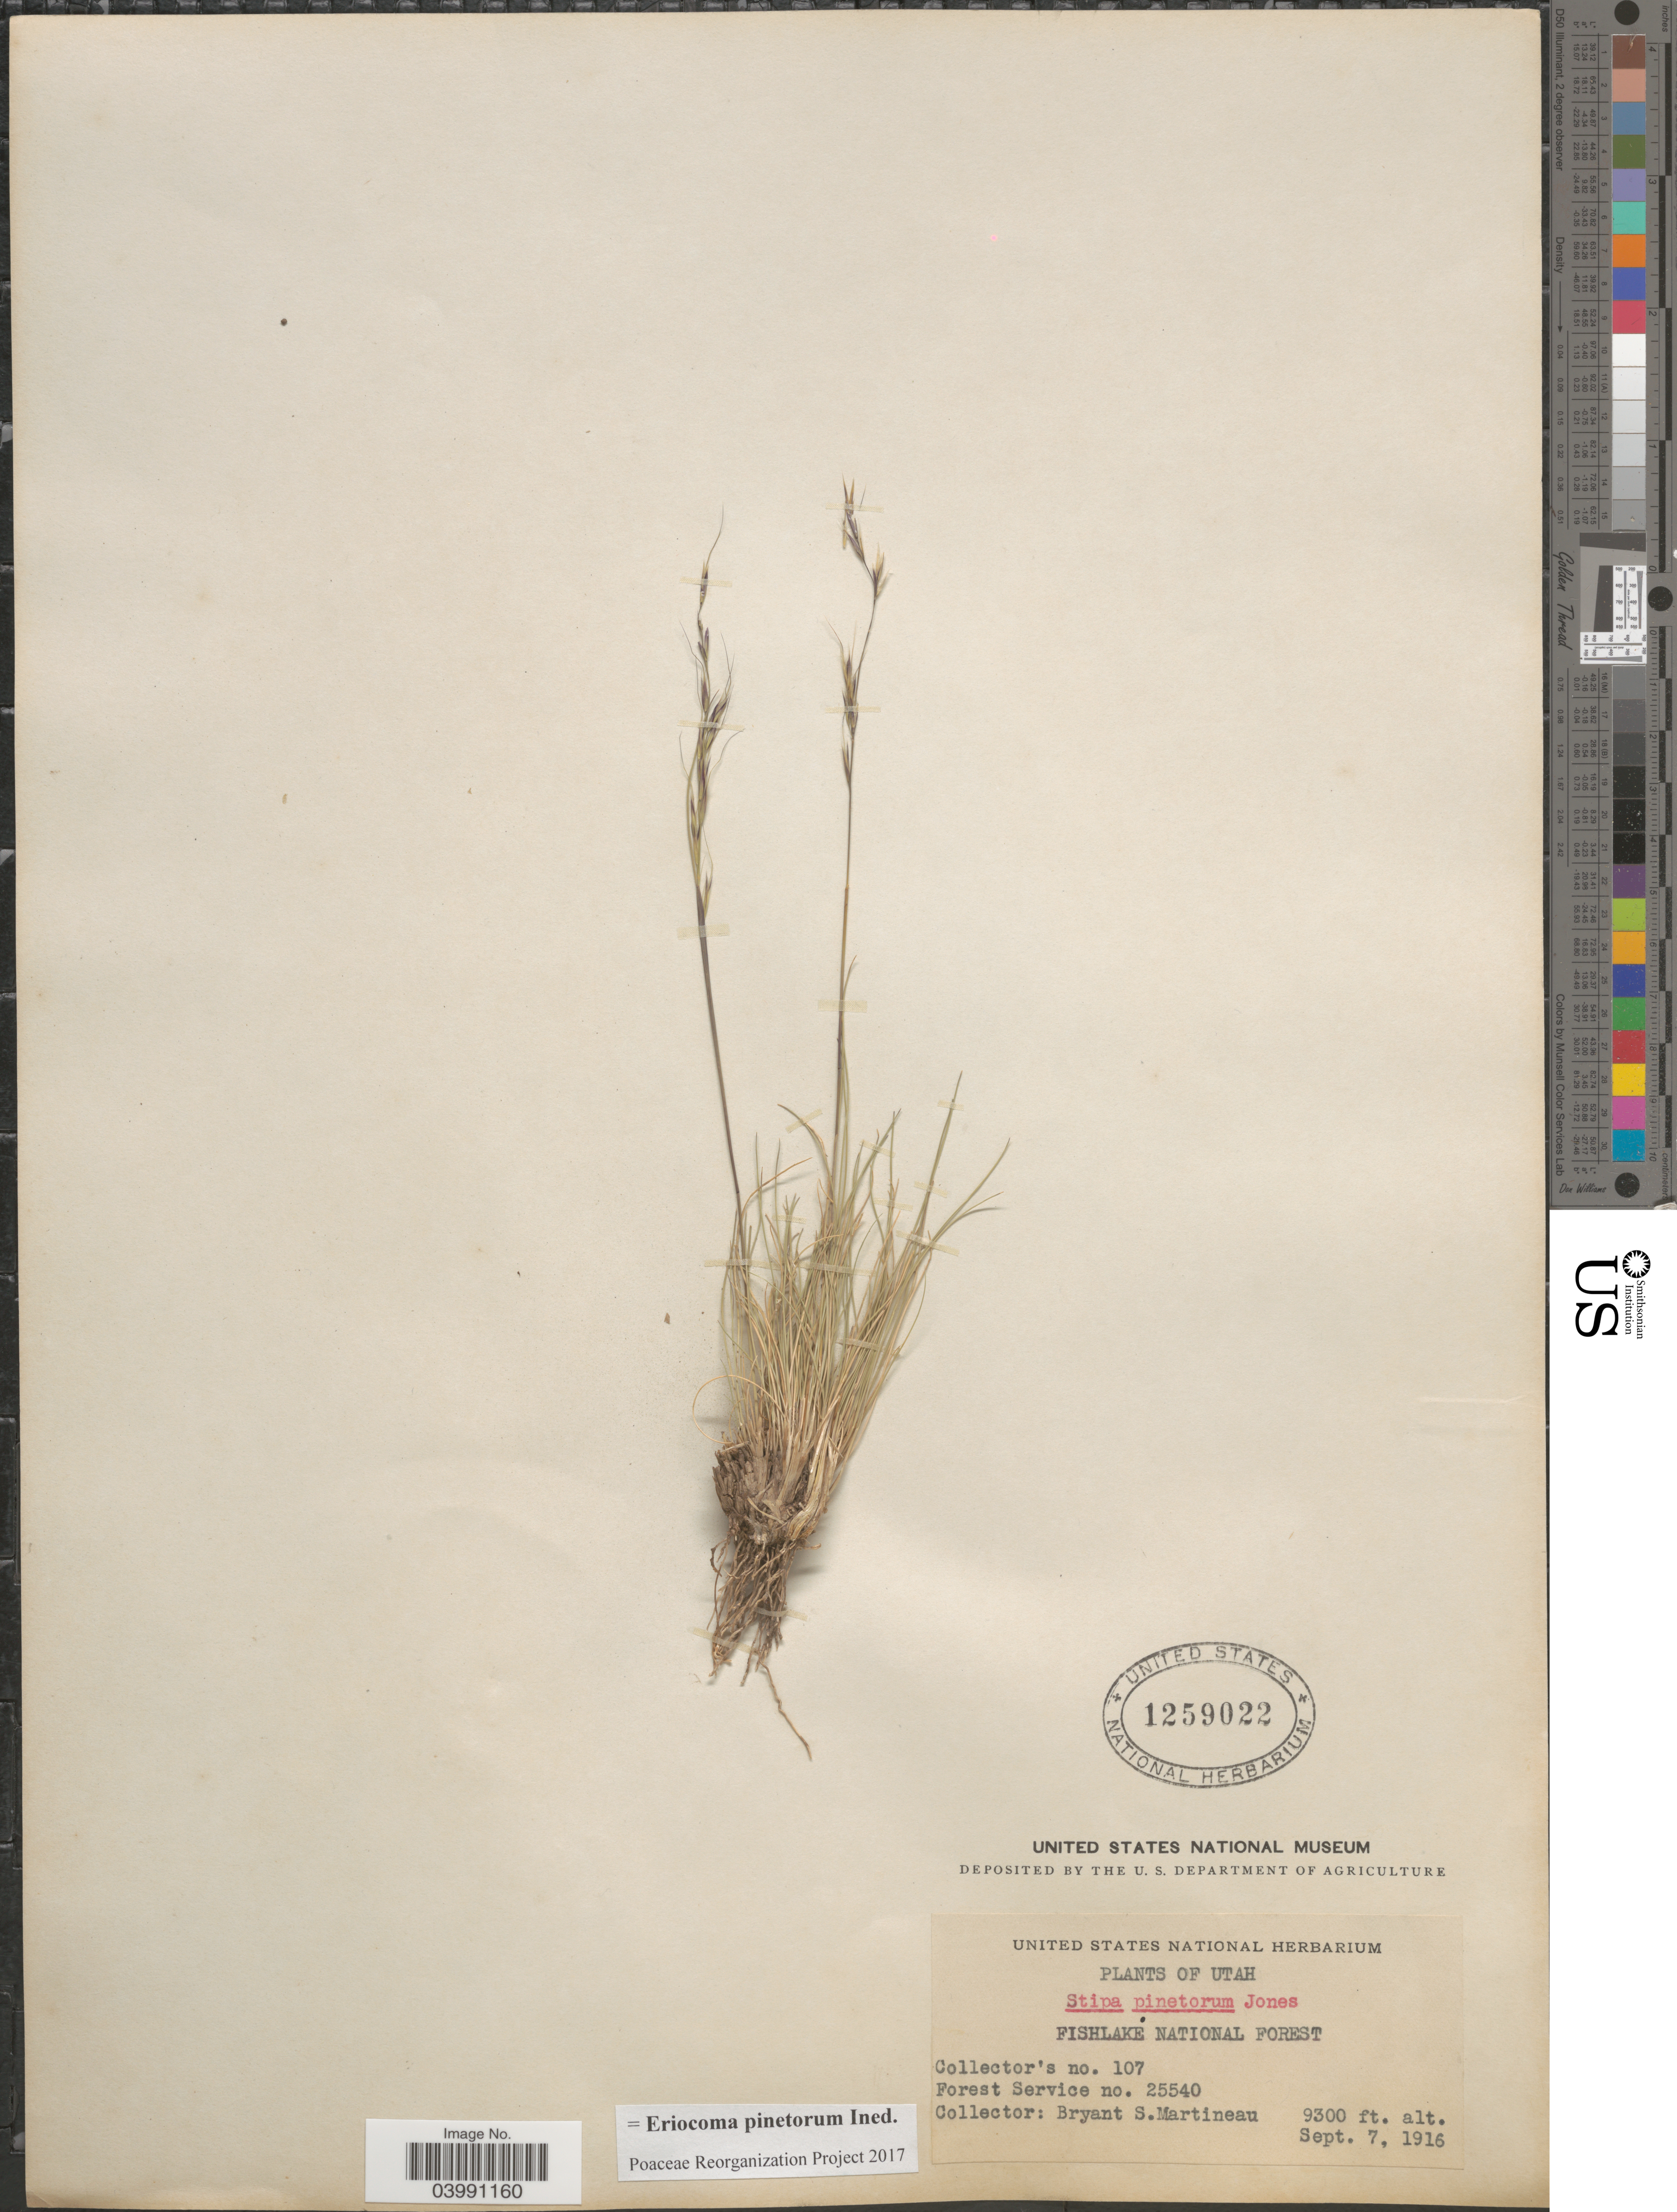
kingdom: Plantae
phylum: Tracheophyta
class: Liliopsida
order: Poales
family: Poaceae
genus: Eriocoma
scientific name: Eriocoma pinetorum ined.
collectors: B. Martineau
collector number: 107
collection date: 1916-09-07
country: United States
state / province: Utah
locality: Fishlake National Forest.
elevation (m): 2835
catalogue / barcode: US 1259022